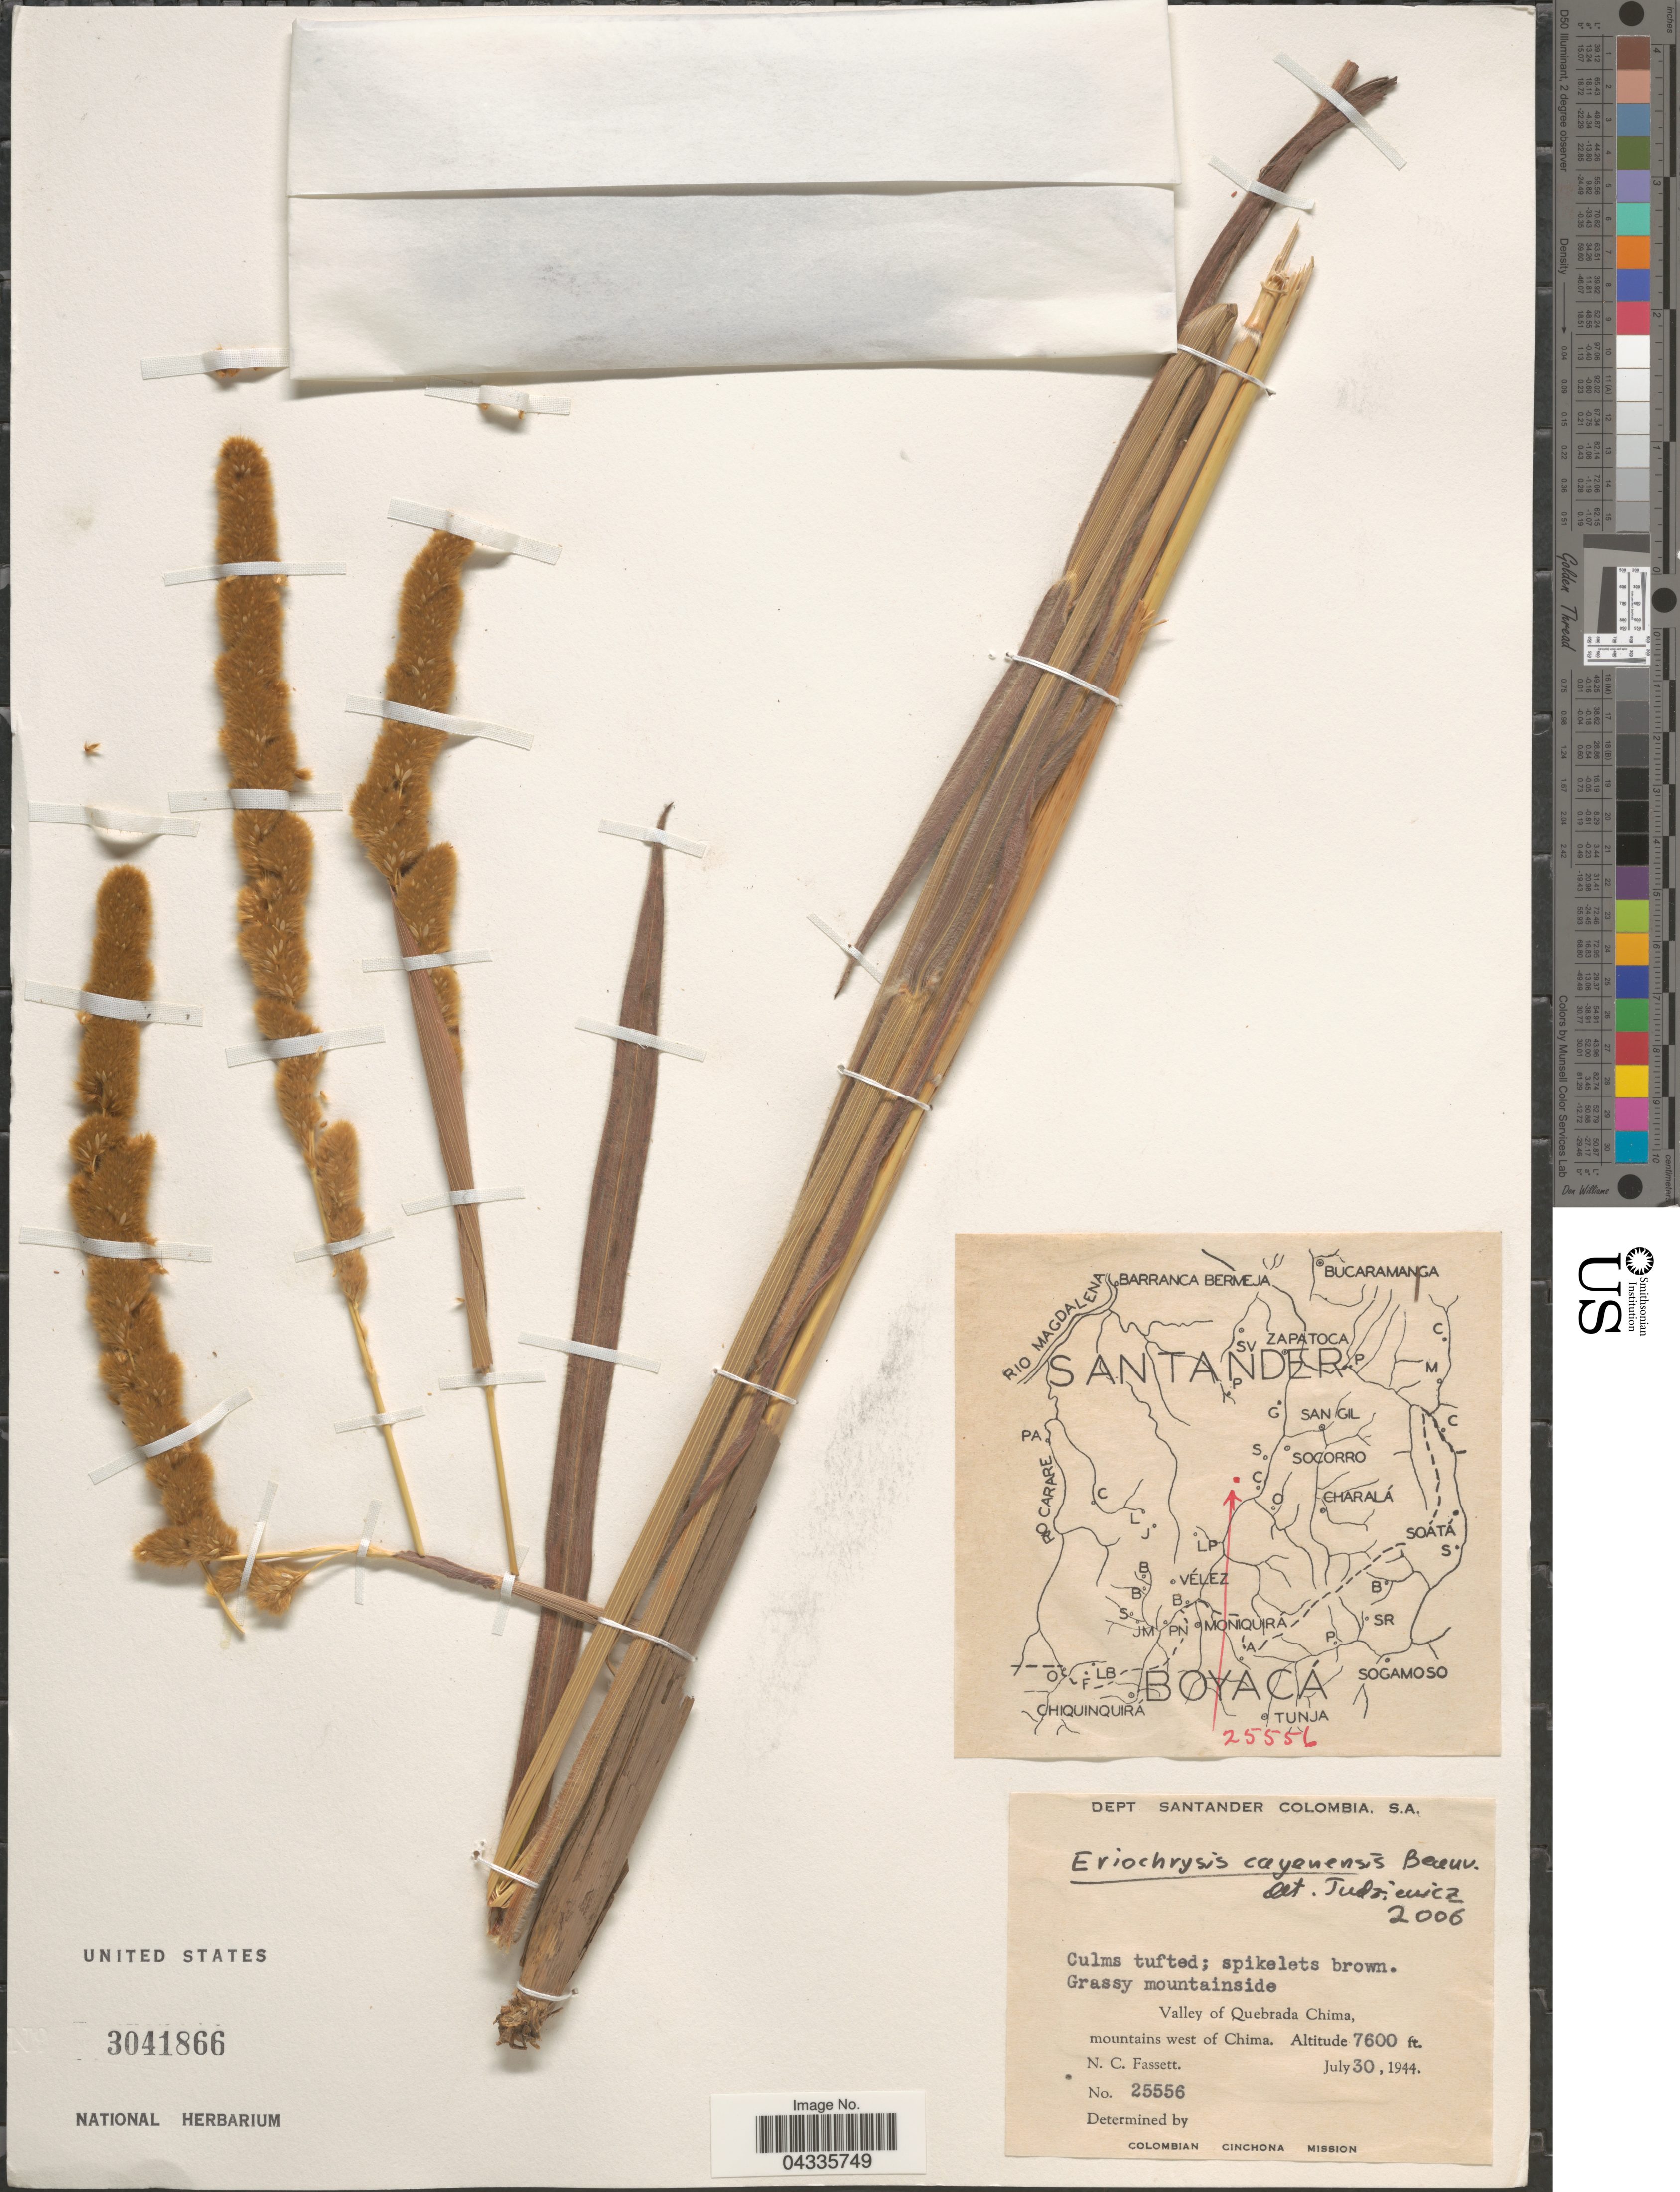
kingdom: Plantae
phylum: Tracheophyta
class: Liliopsida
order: Poales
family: Poaceae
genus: Eriochrysis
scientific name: Eriochrysis cayennensis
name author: P. Beauv.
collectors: N. C. Fassett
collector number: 25556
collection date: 1944-07-30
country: Colombia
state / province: Santander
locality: Dept. Santander. Valley of Quebrada Chima, mountains west of Chima. Colombian Cinchona Mission.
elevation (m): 2316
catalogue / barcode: US 3041866